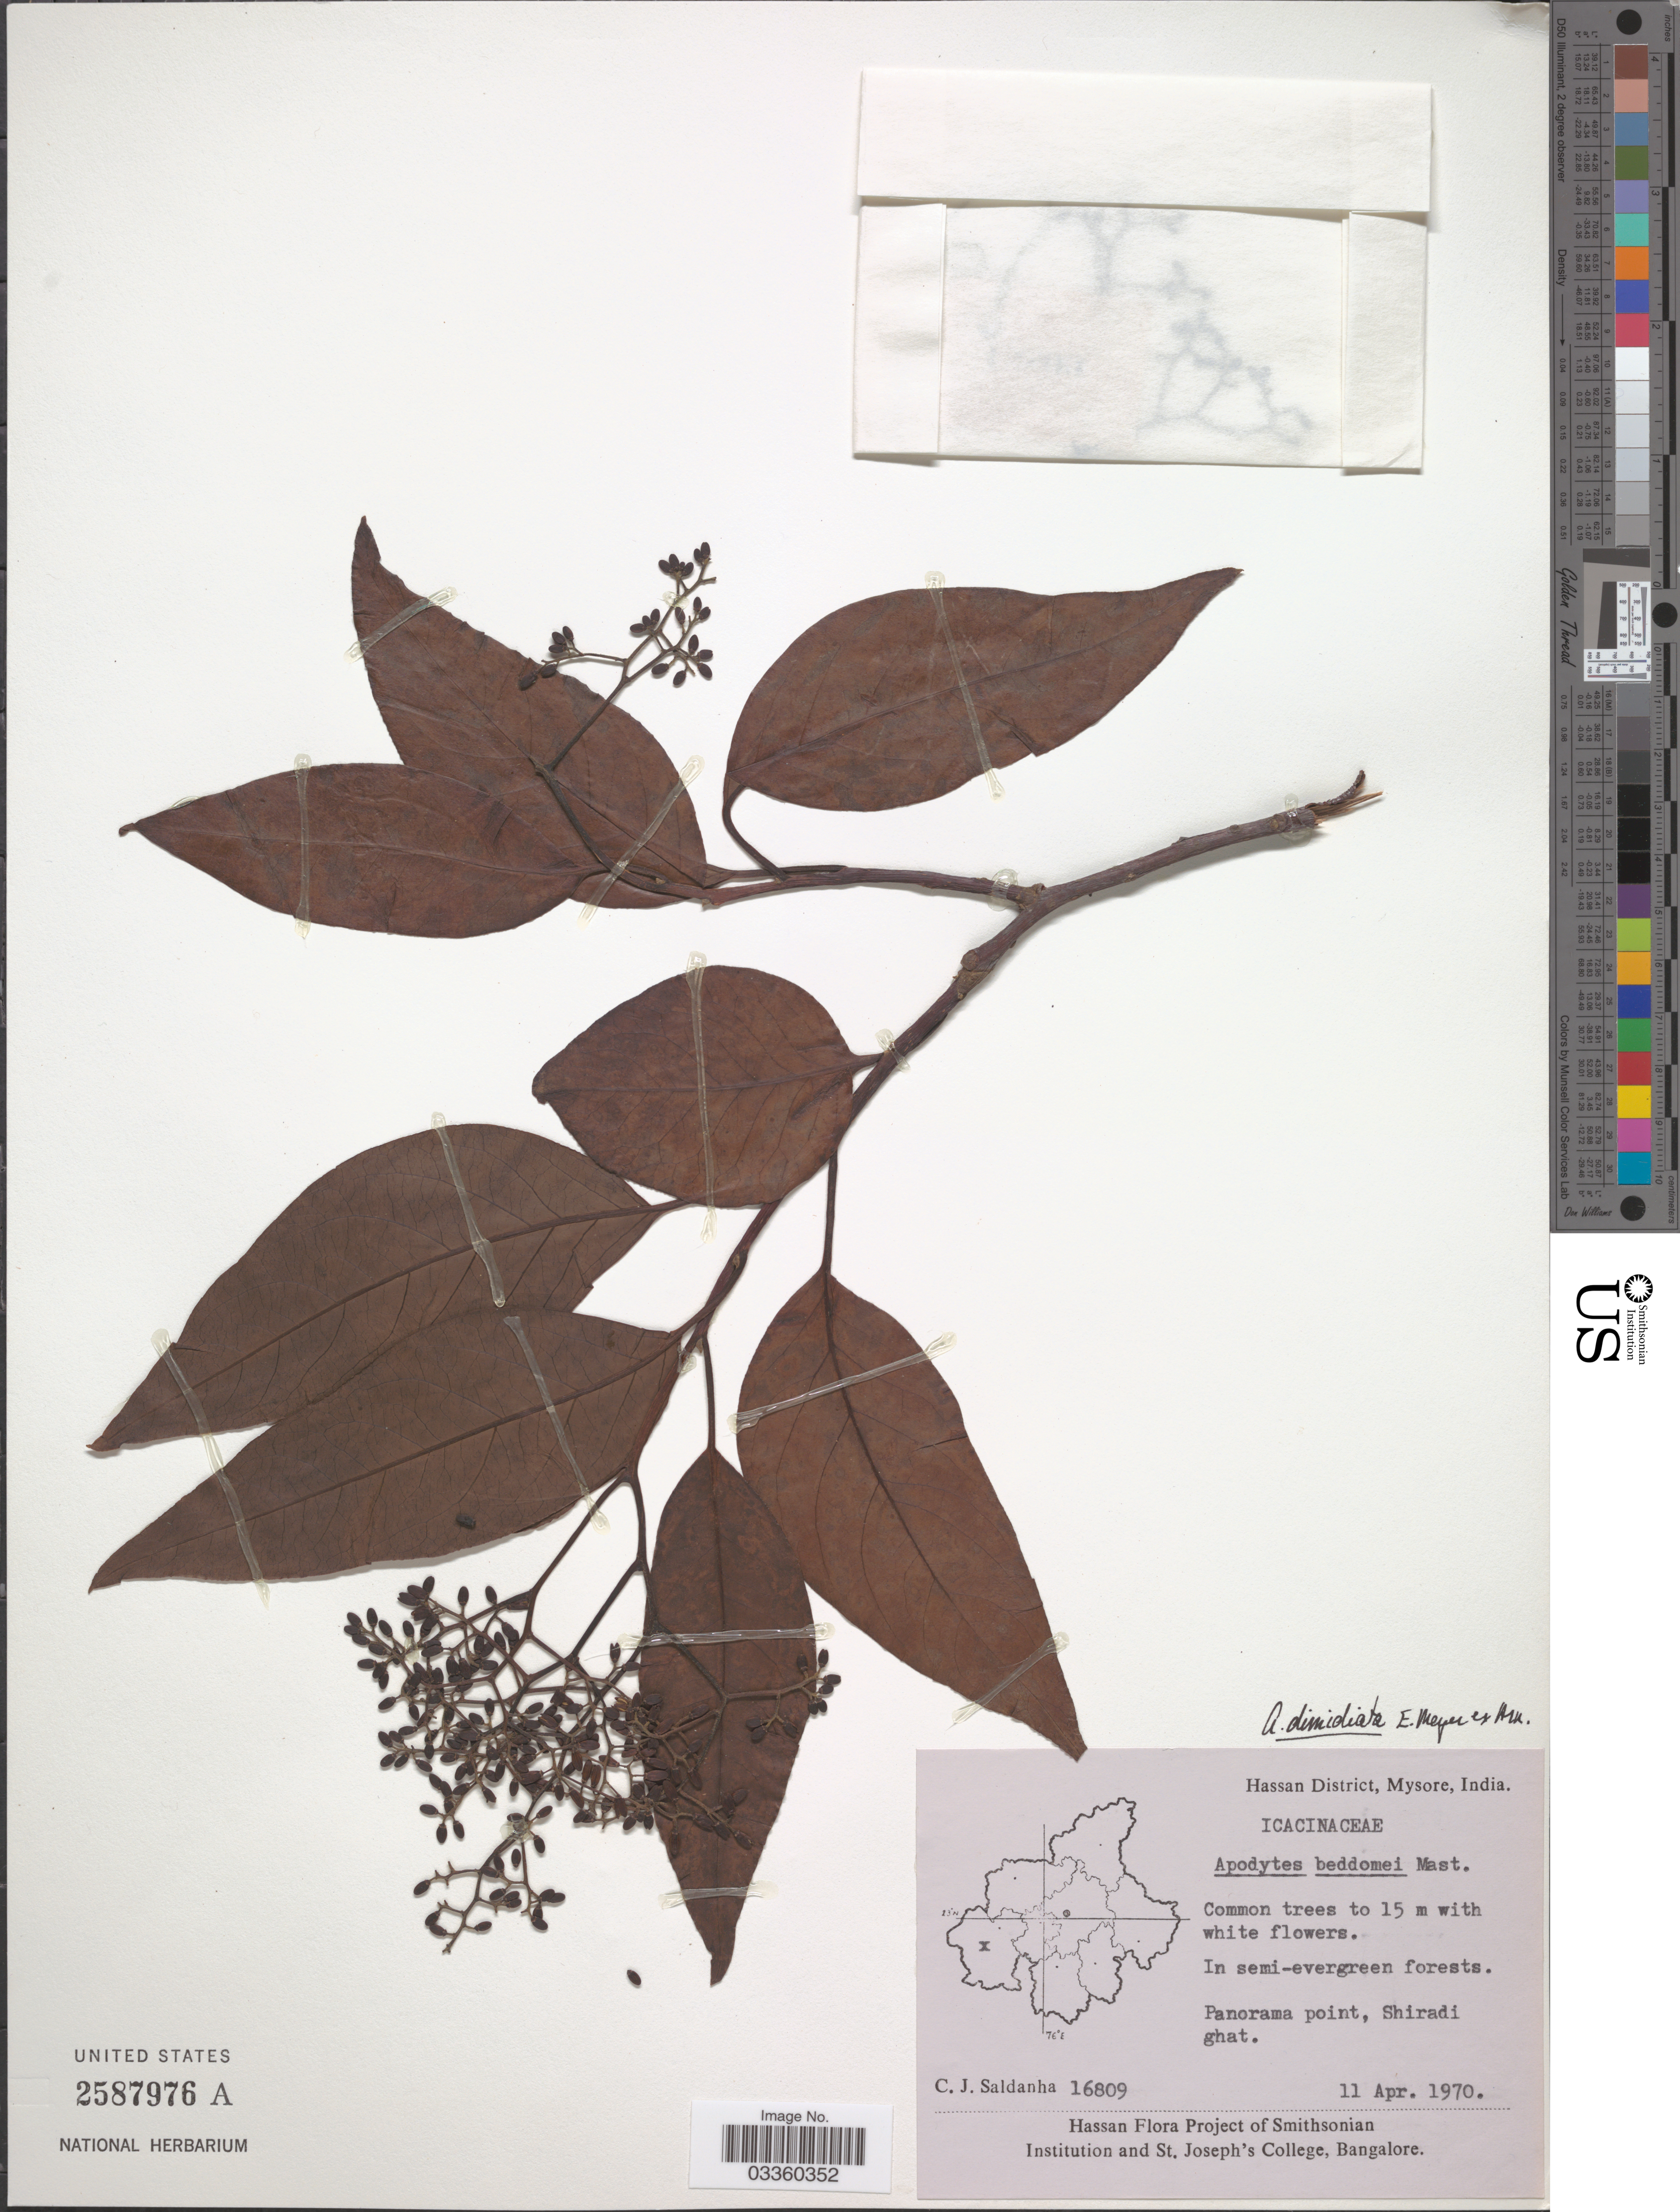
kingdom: Plantae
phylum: Tracheophyta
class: Magnoliopsida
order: Metteniusales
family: Metteniusaceae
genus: Apodytes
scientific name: Apodytes dimidiata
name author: E. Mey. ex Arn.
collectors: C. J. Saldanha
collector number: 16809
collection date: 1970-04-11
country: India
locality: Hassan District. Mysore. Panorama point, Shiradi ghat.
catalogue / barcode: US 2587976A